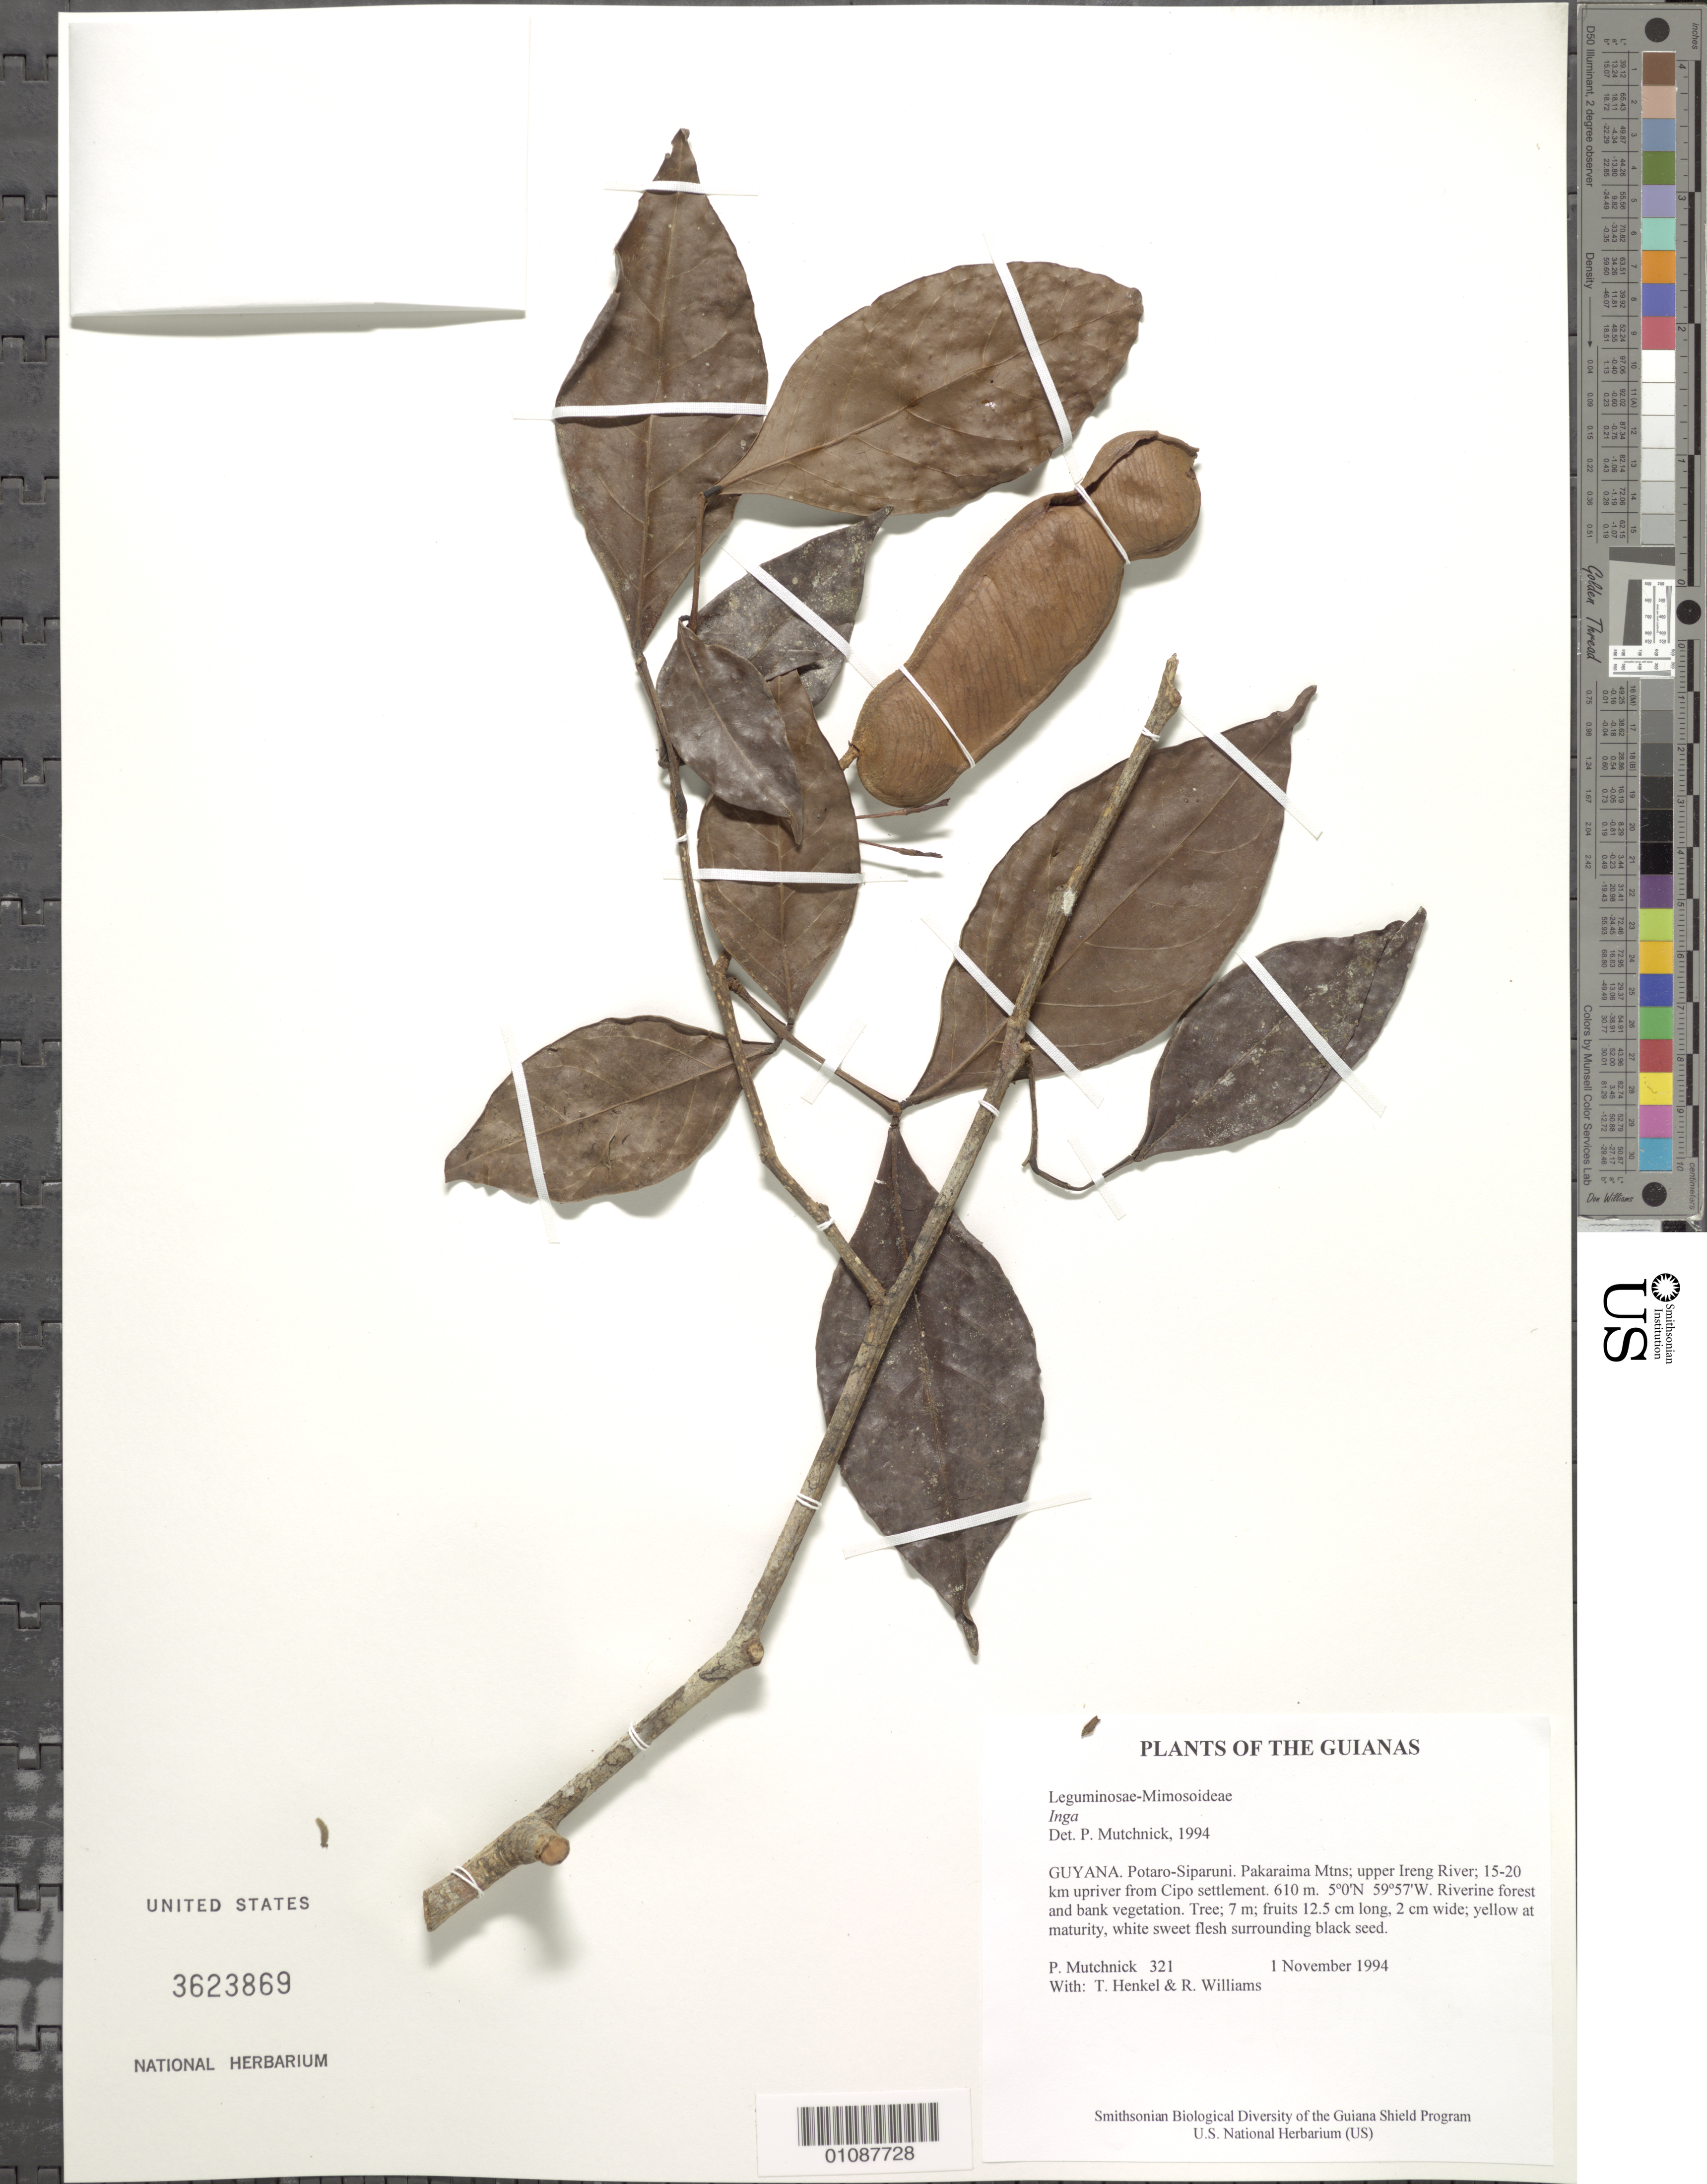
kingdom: Plantae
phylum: Tracheophyta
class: Magnoliopsida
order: Fabales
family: Fabaceae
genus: Inga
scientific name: Inga sp.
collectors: P. Mutchnick, T. Henkel & R. Williams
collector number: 321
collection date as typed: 1 November 1994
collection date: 1994-11-01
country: Guyana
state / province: Potaro-Siparuni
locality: Pakaraima Mtns; upper Ireng River; 15-20 km upriver from Cipo settlement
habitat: Riverine forest and bank vegetation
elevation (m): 610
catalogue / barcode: US 3623869